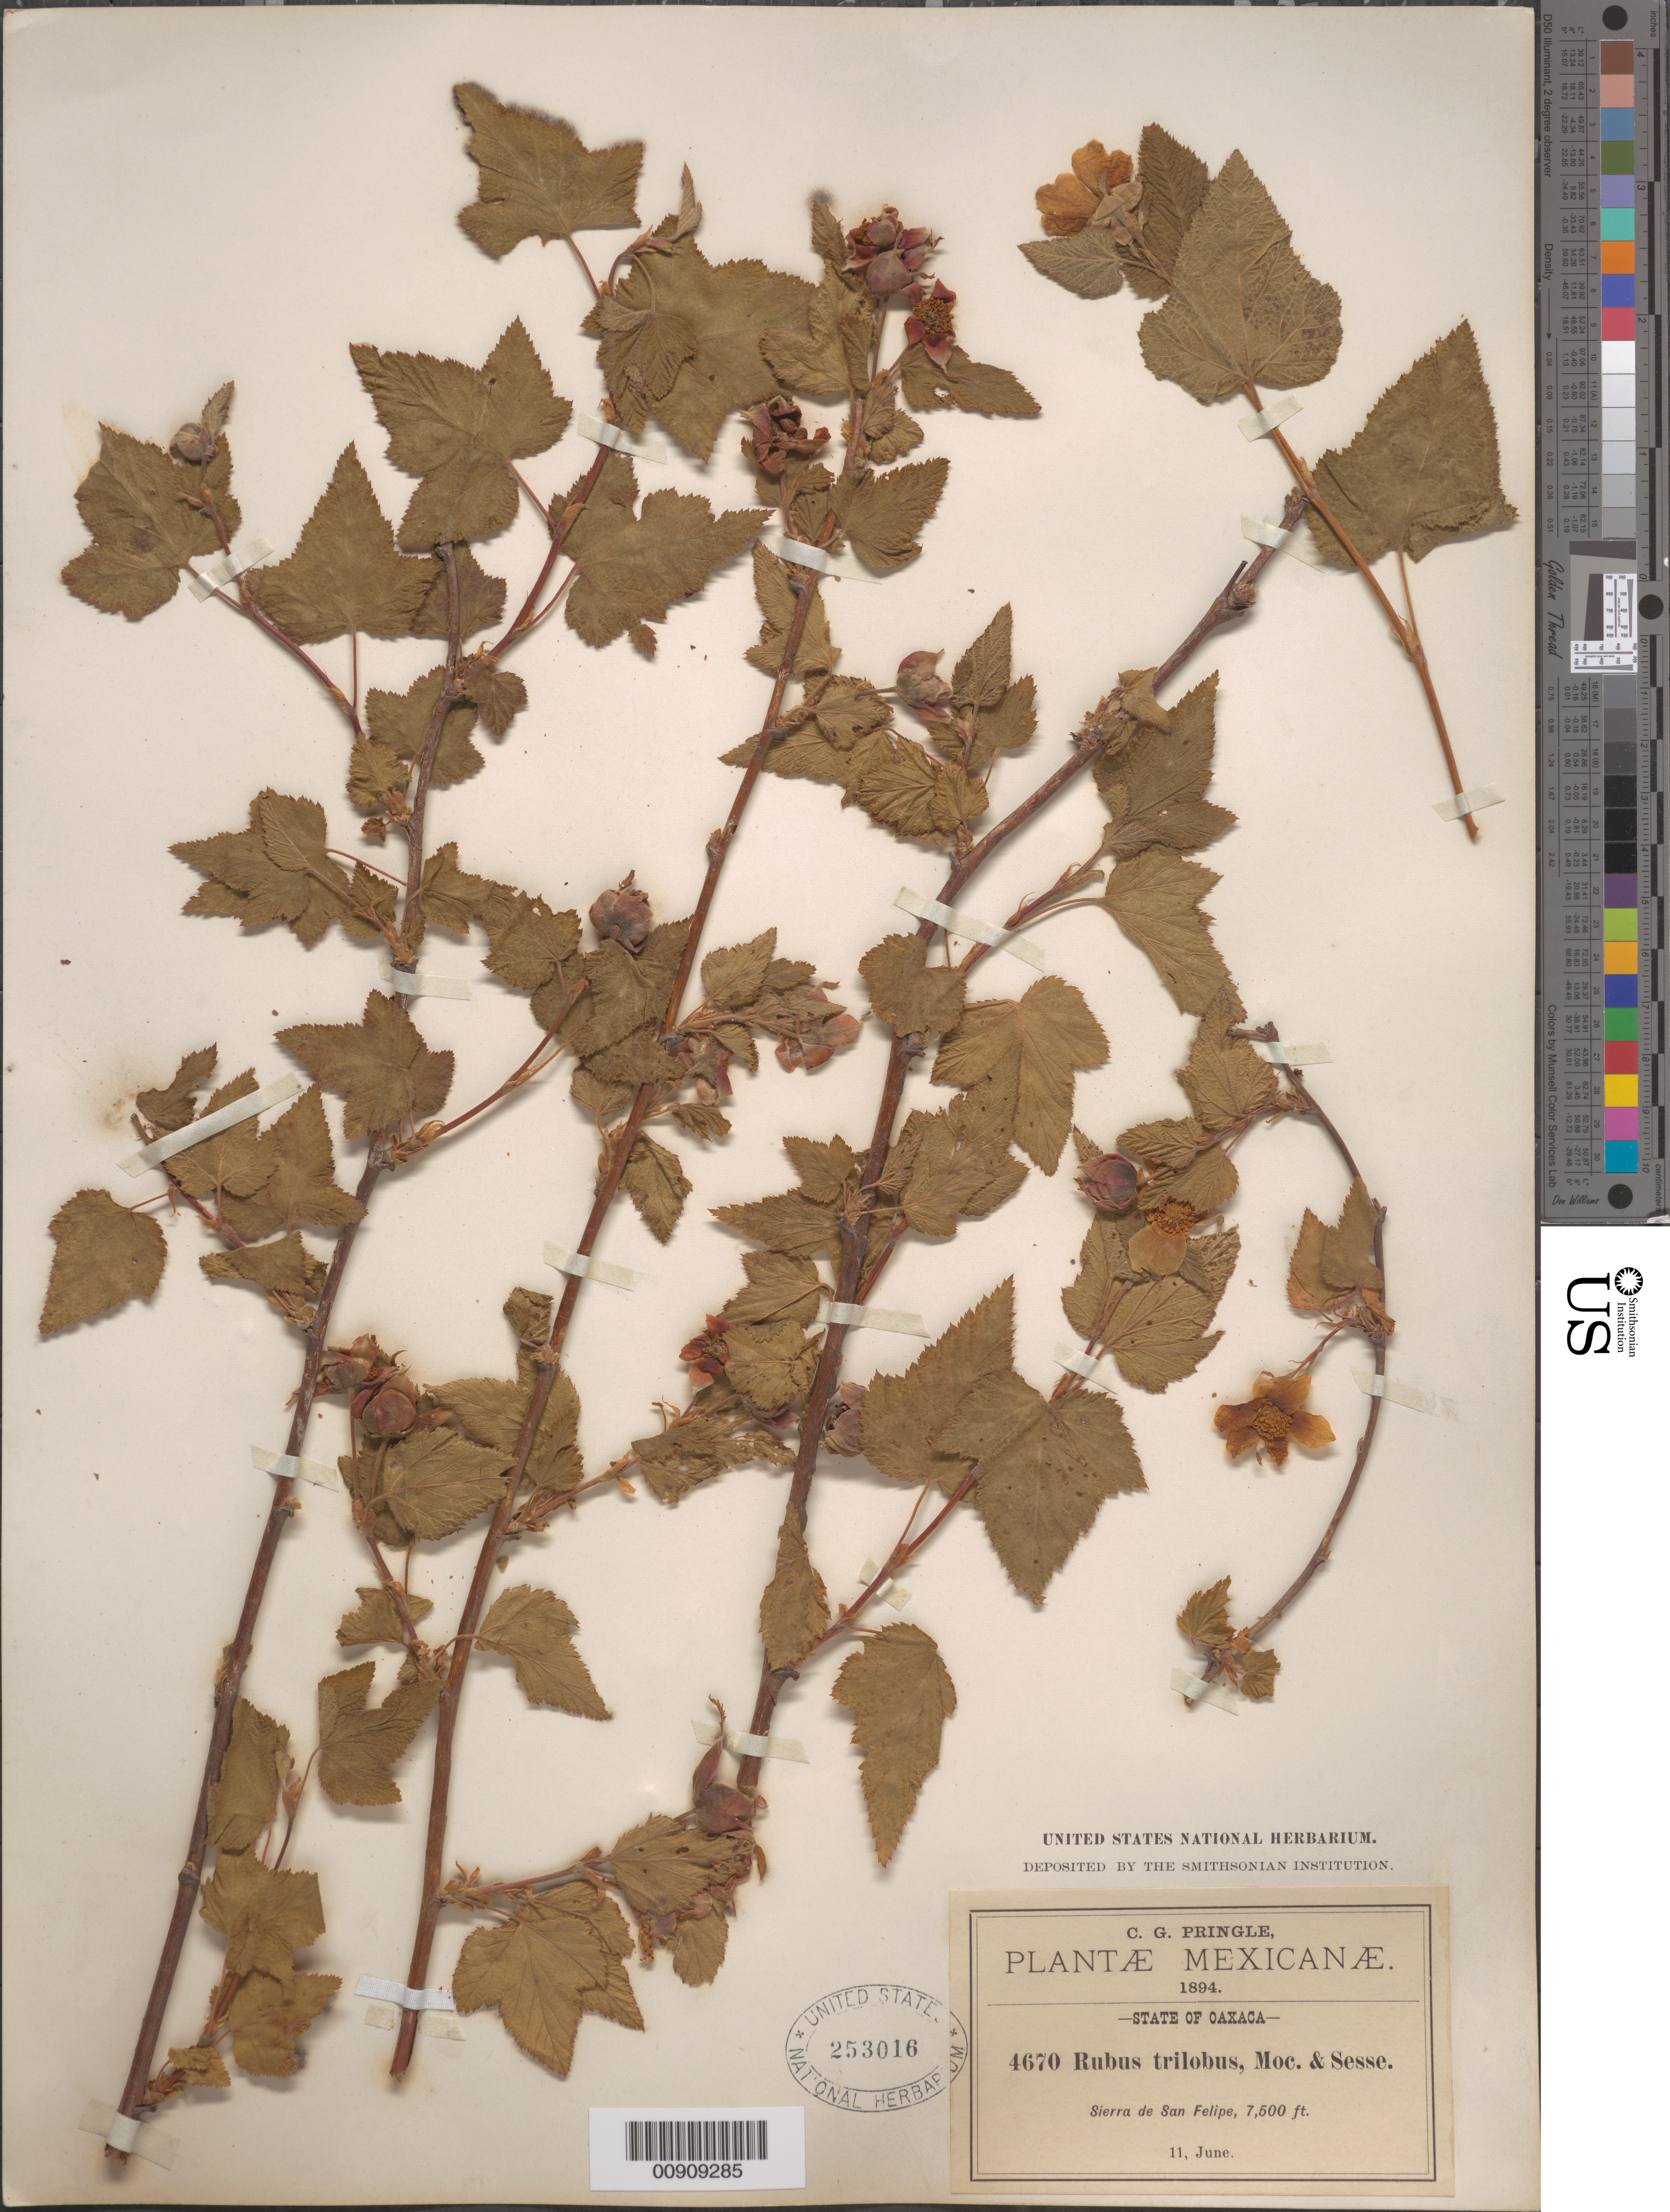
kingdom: Plantae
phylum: Tracheophyta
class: Magnoliopsida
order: Rosales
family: Rosaceae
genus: Rubus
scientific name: Rubus trilobus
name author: Moc. & Sessé ex Ser.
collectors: C. G. Pringle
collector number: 4670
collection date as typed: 11 Jun 1894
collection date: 1894-06-11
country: Mexico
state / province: Oaxaca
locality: Sierra de San Felipe, State of Oaxaca.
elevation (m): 2286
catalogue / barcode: US 253016